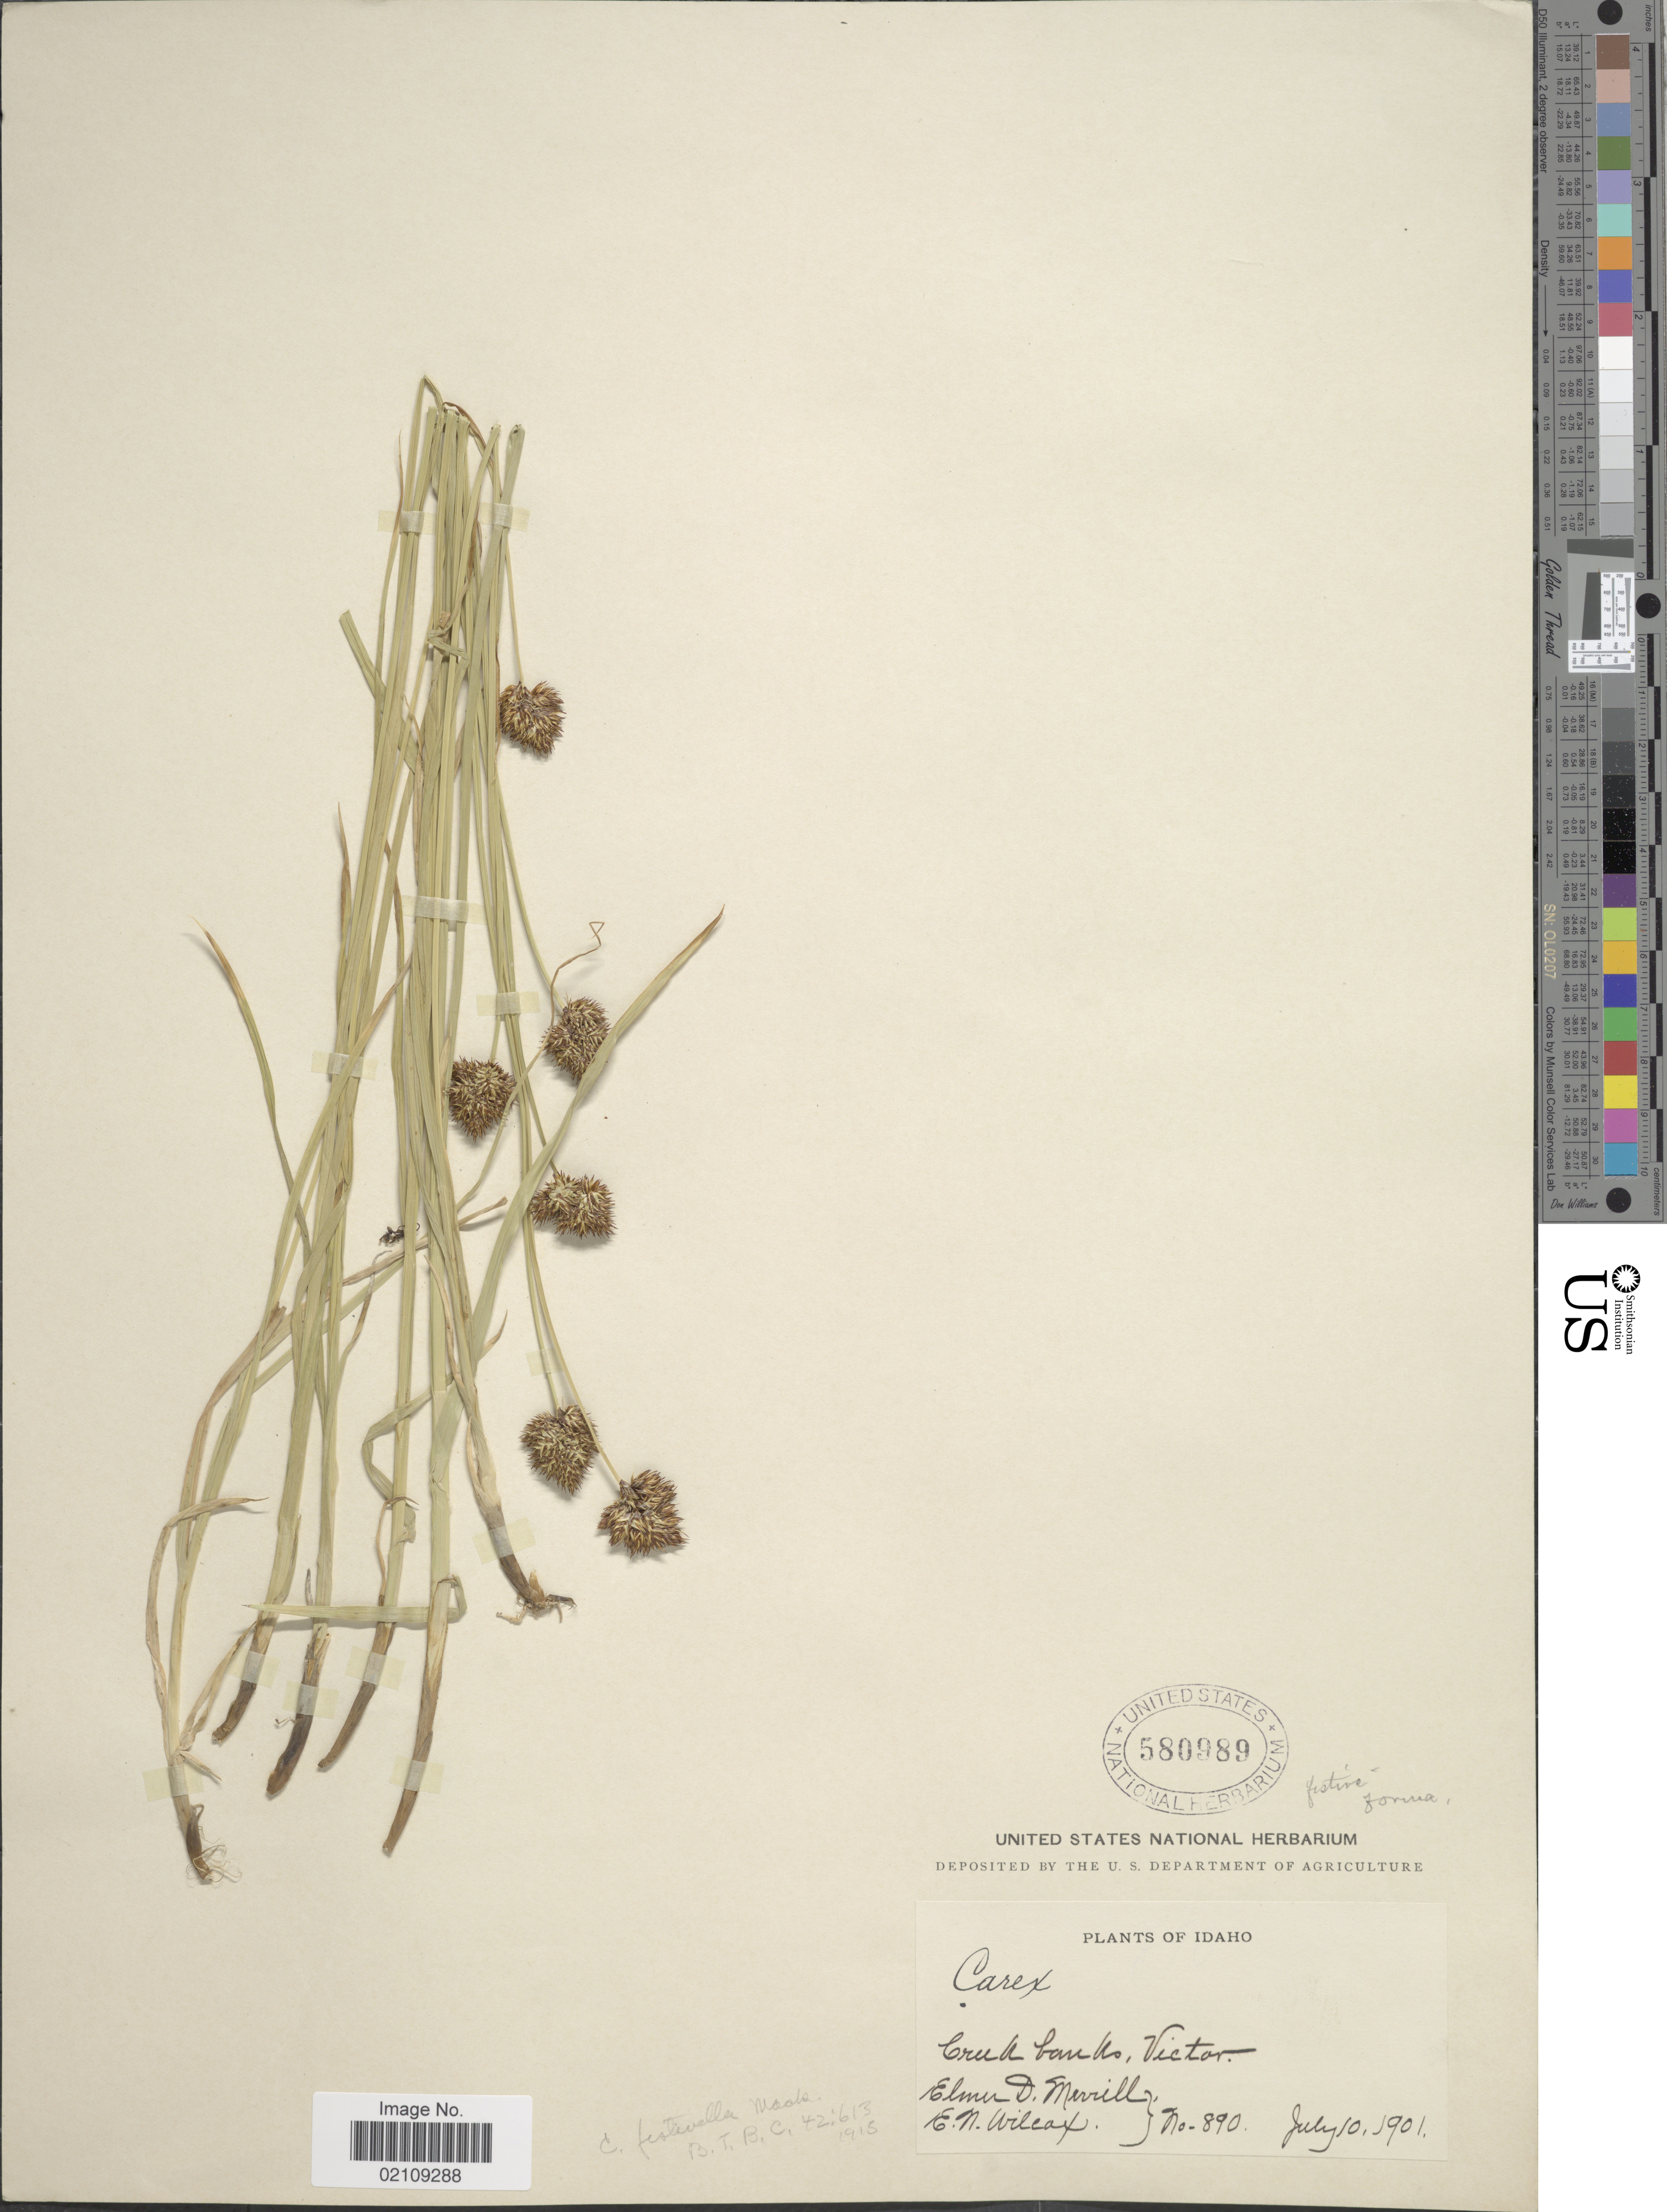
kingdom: Plantae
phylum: Tracheophyta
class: Liliopsida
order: Poales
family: Cyperaceae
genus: Carex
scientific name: Carex microptera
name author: Mack.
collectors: E. D. Merrill & E. Wilcox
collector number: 890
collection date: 1901-07-10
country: United States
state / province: Idaho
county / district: Teton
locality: Creek banks, Victor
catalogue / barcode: US 580989